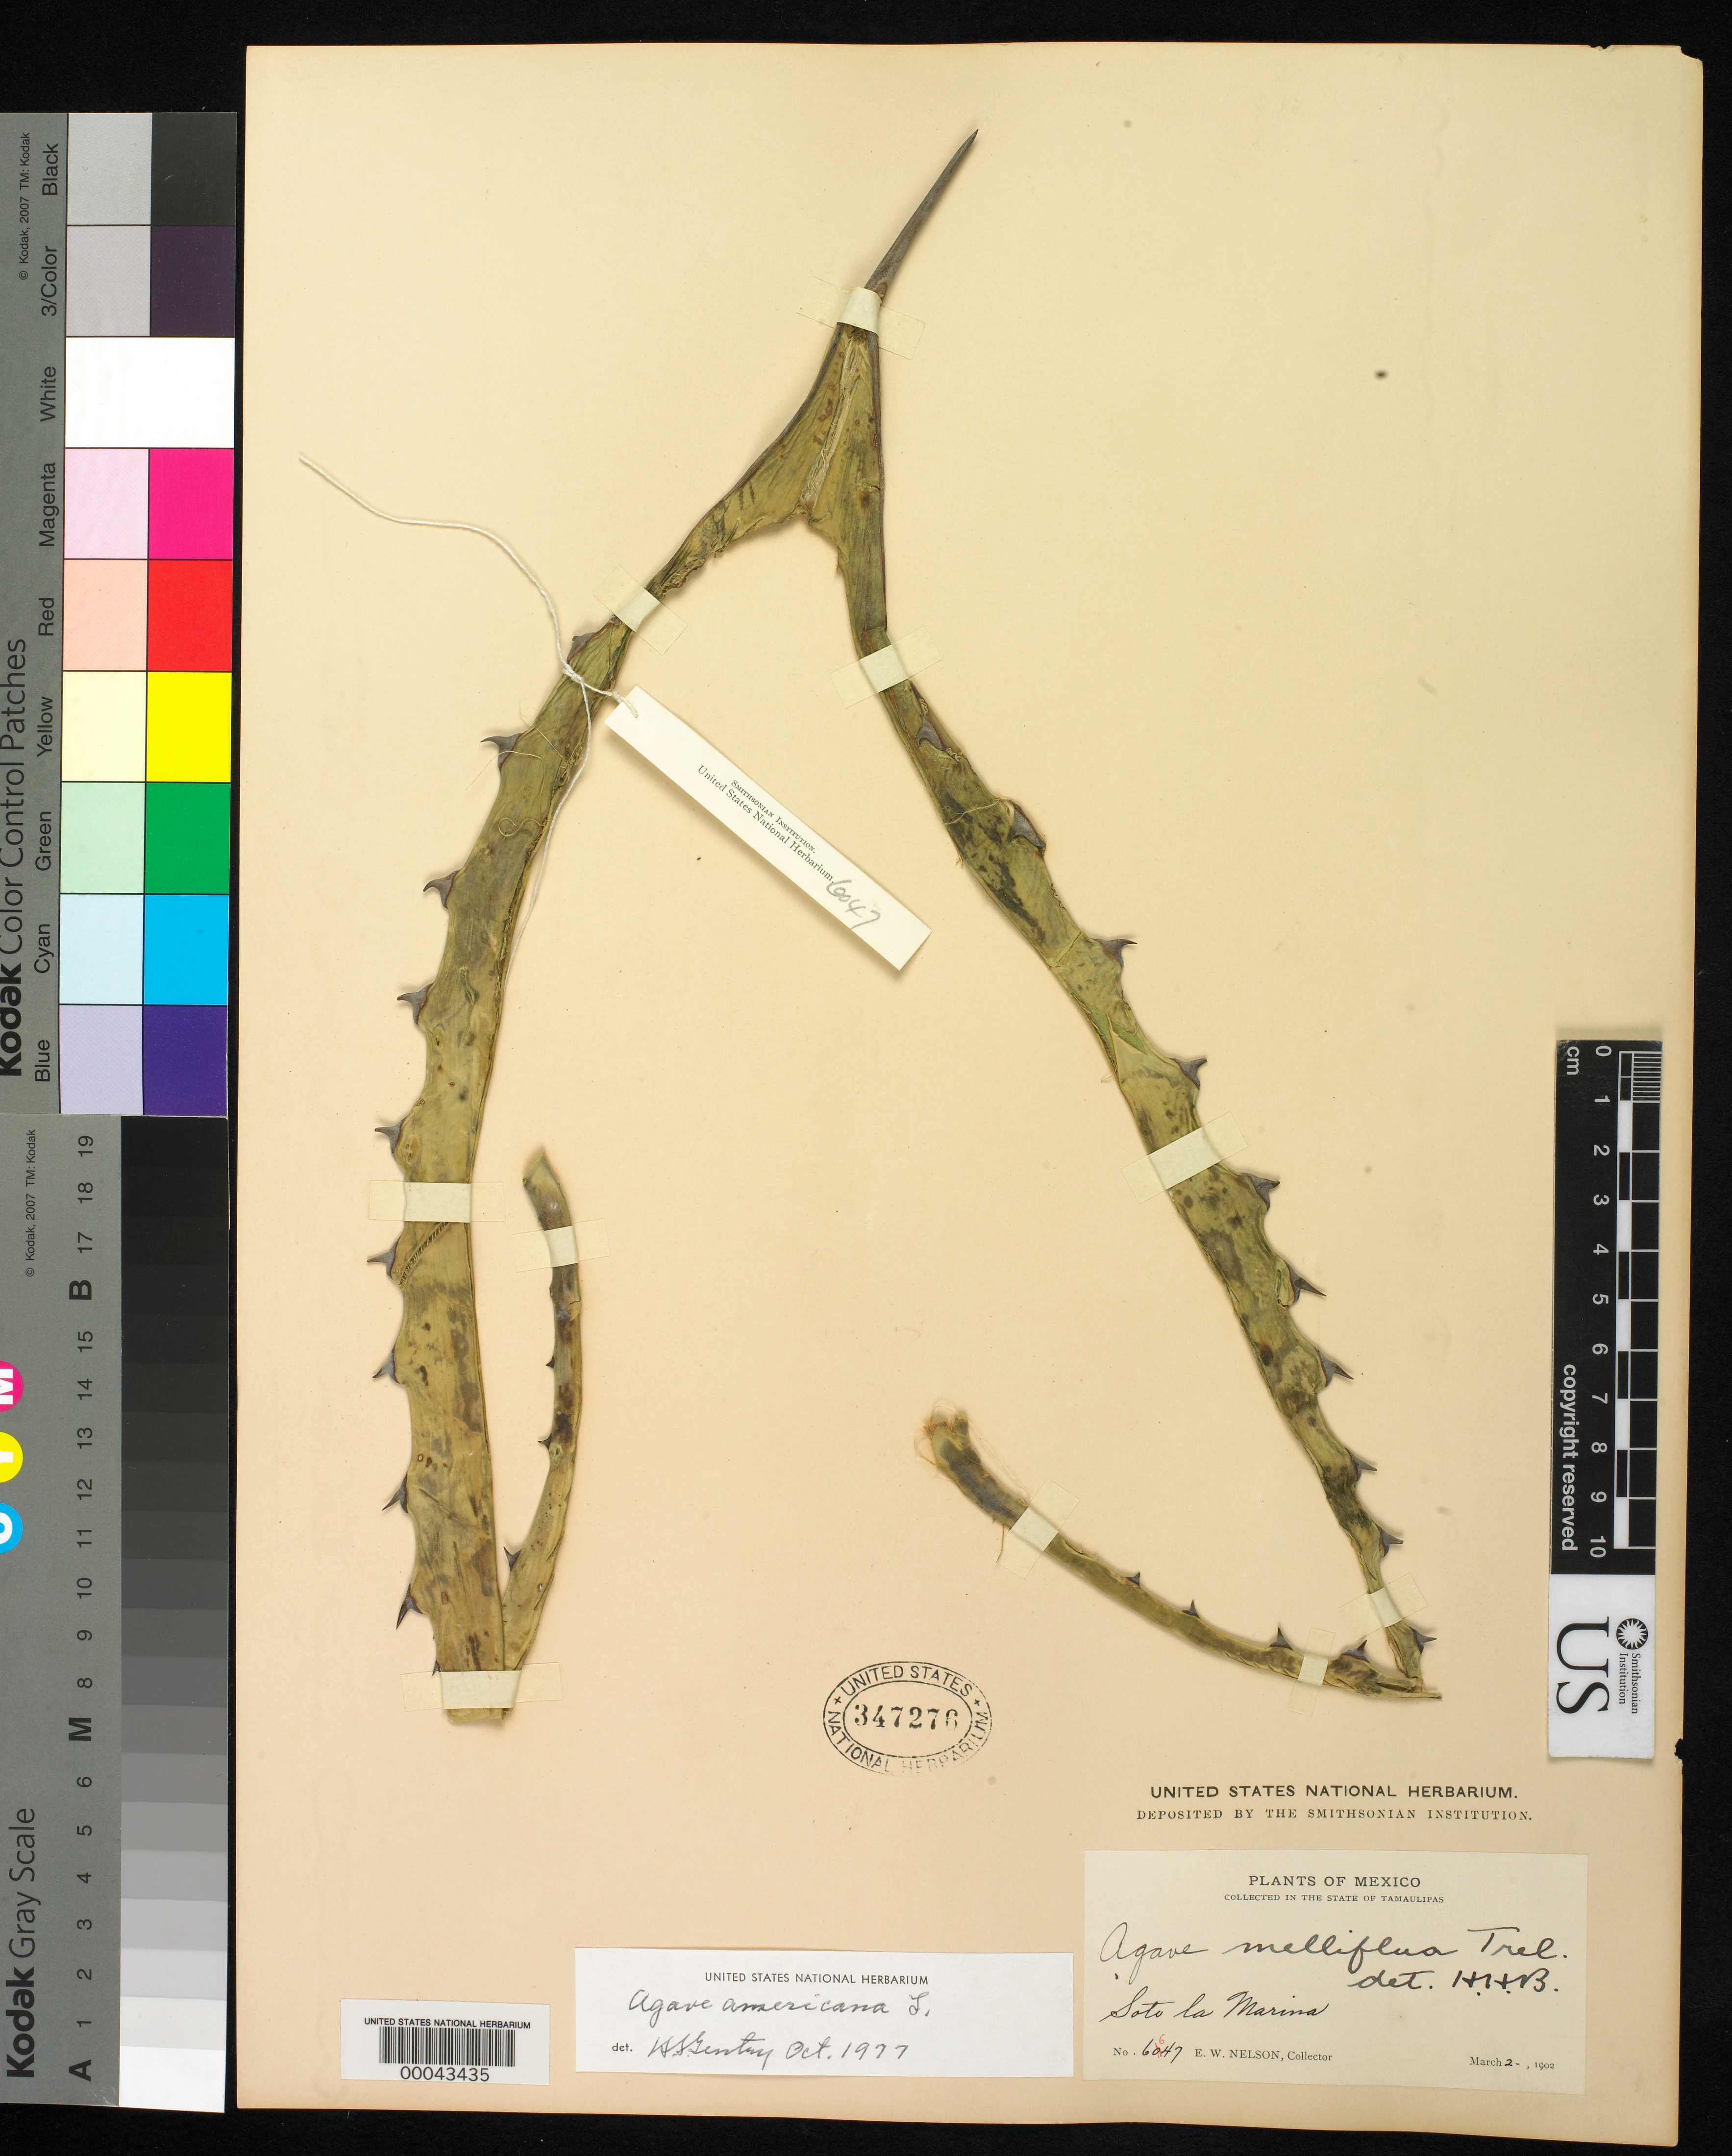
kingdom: Plantae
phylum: Tracheophyta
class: Liliopsida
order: Asparagales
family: Asparagaceae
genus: Agave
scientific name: Agave americana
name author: L.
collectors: E. W. Nelson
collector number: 6647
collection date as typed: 02 Mar 1902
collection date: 1902-03-02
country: Mexico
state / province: Tamaulipas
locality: Soto la marina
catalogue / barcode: US 347276